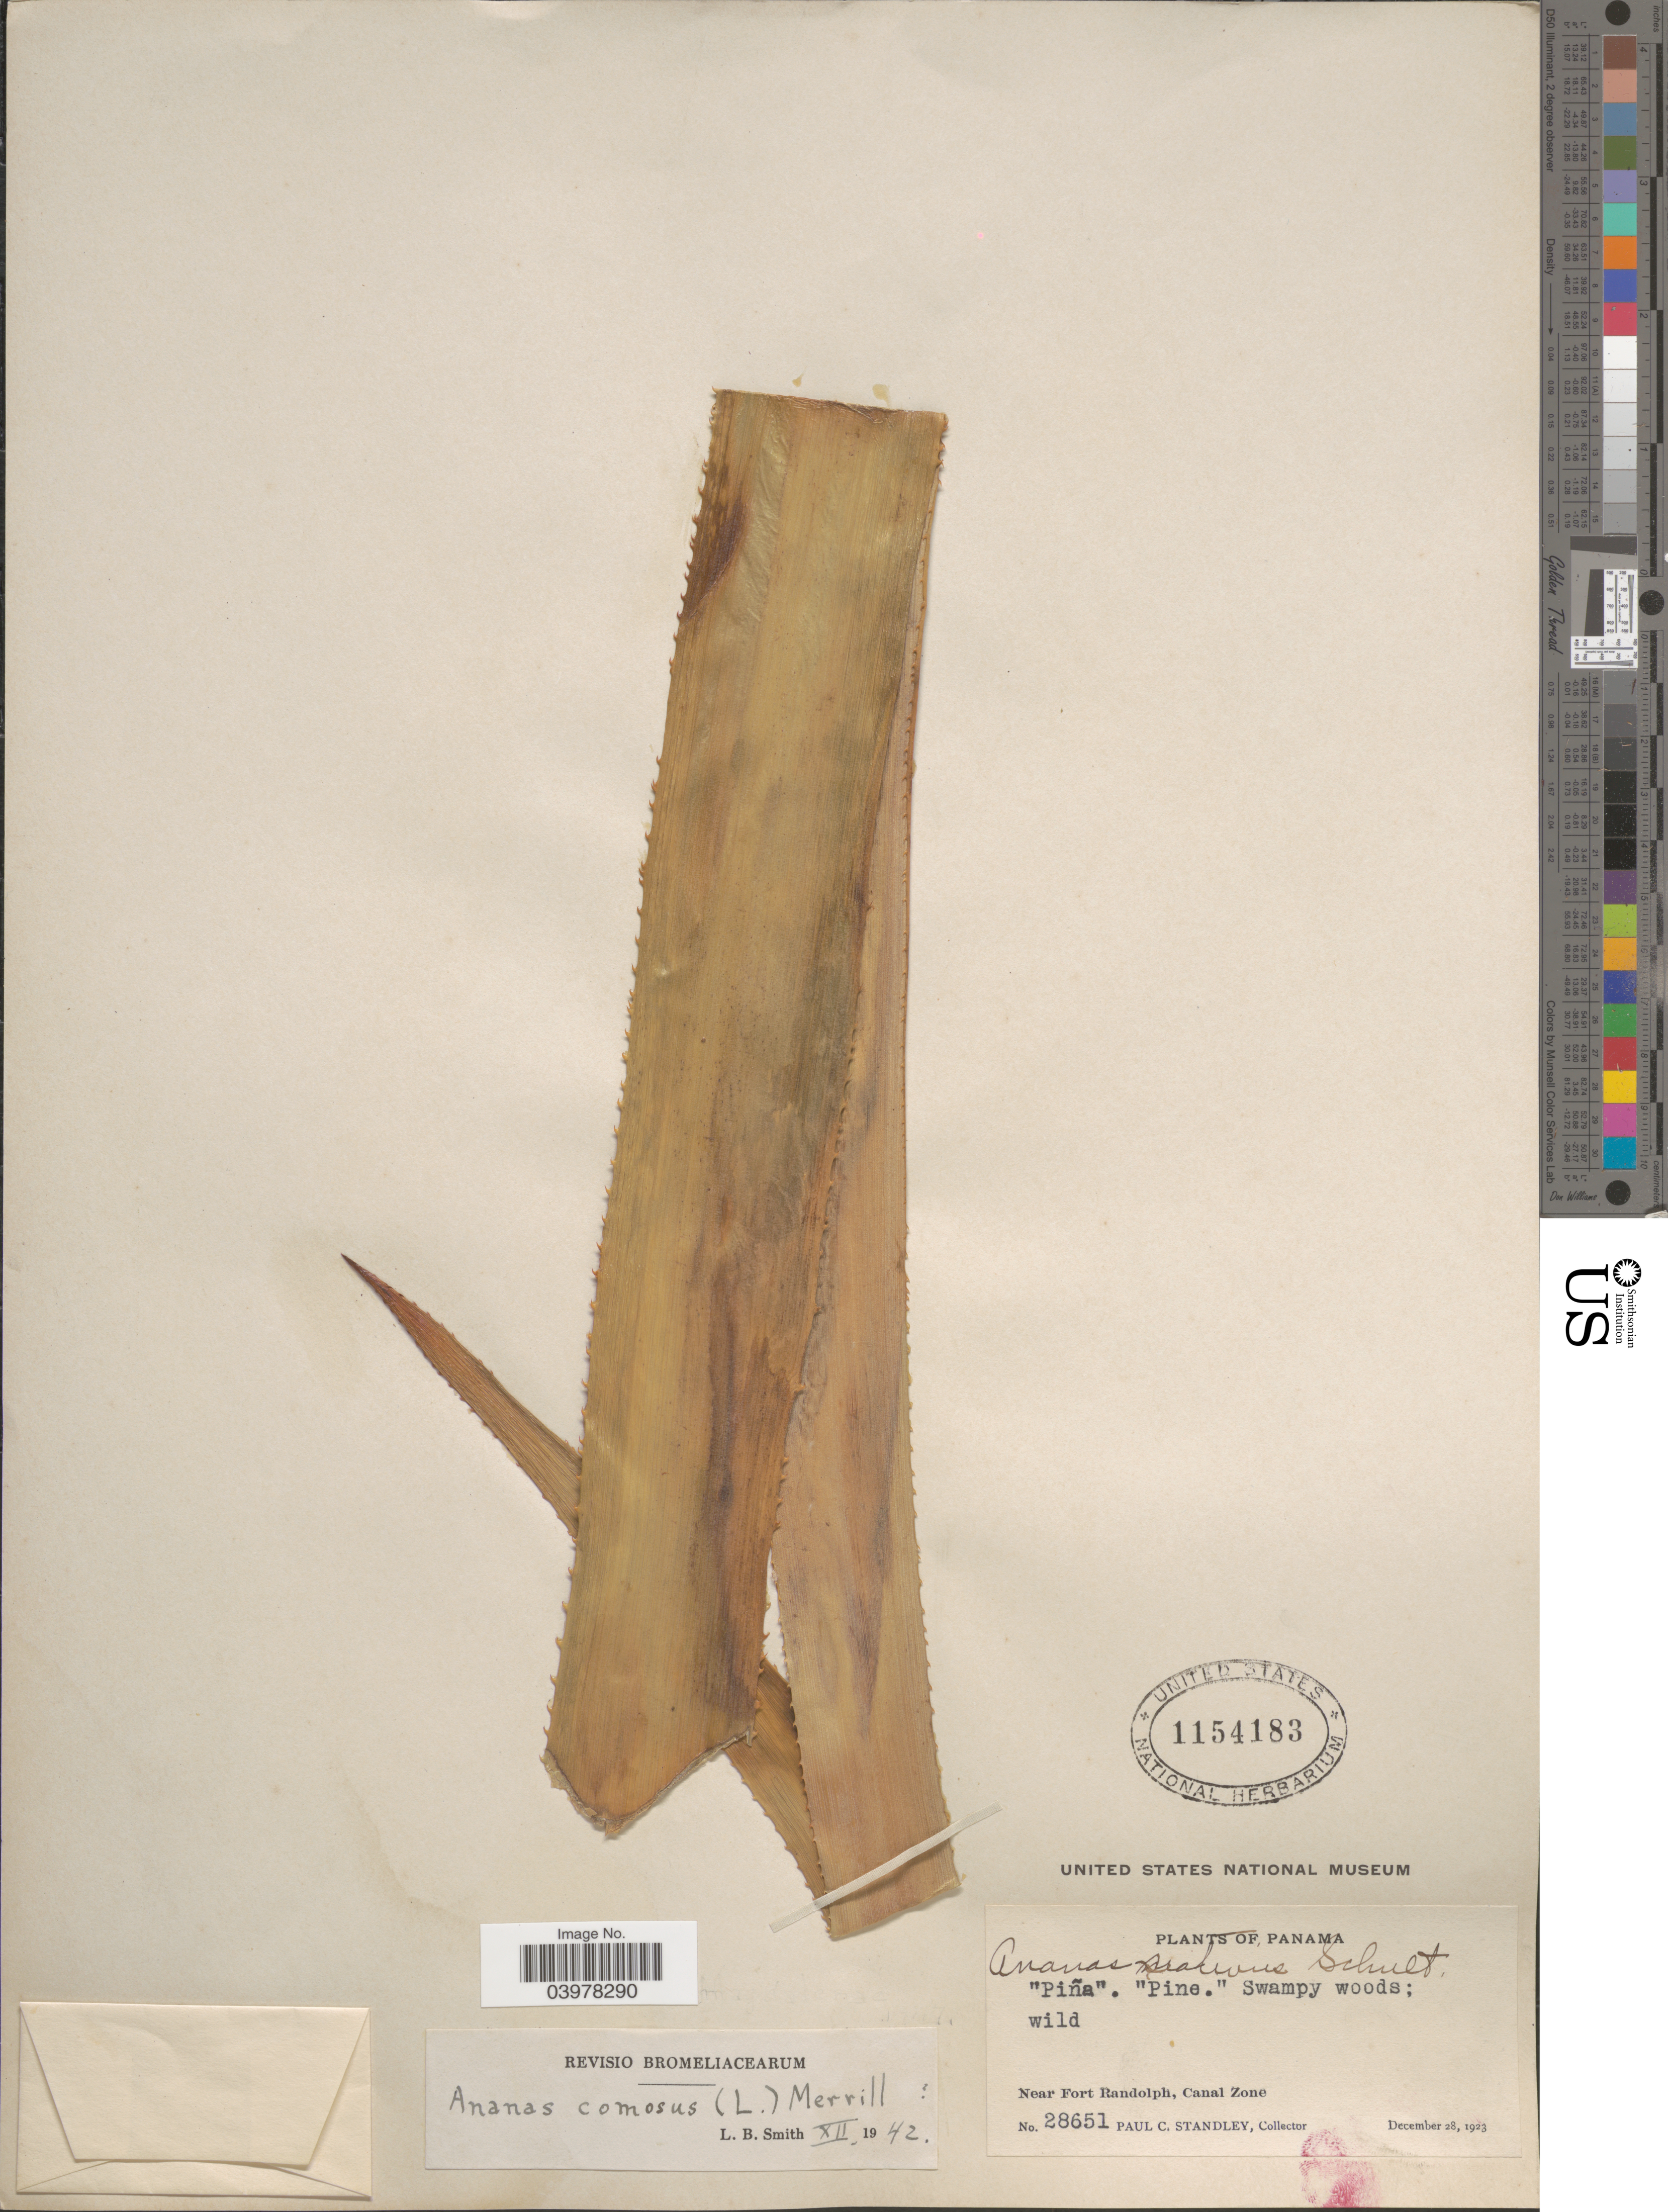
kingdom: Plantae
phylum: Tracheophyta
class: Liliopsida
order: Poales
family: Bromeliaceae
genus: Ananas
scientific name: Ananas comosus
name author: (L.) Merr.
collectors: P. C. Standley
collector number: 28651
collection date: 1923-12-28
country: Panama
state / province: Colón / Panamá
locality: Near Fort Randolph, Canal Zone.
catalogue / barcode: US 1154183